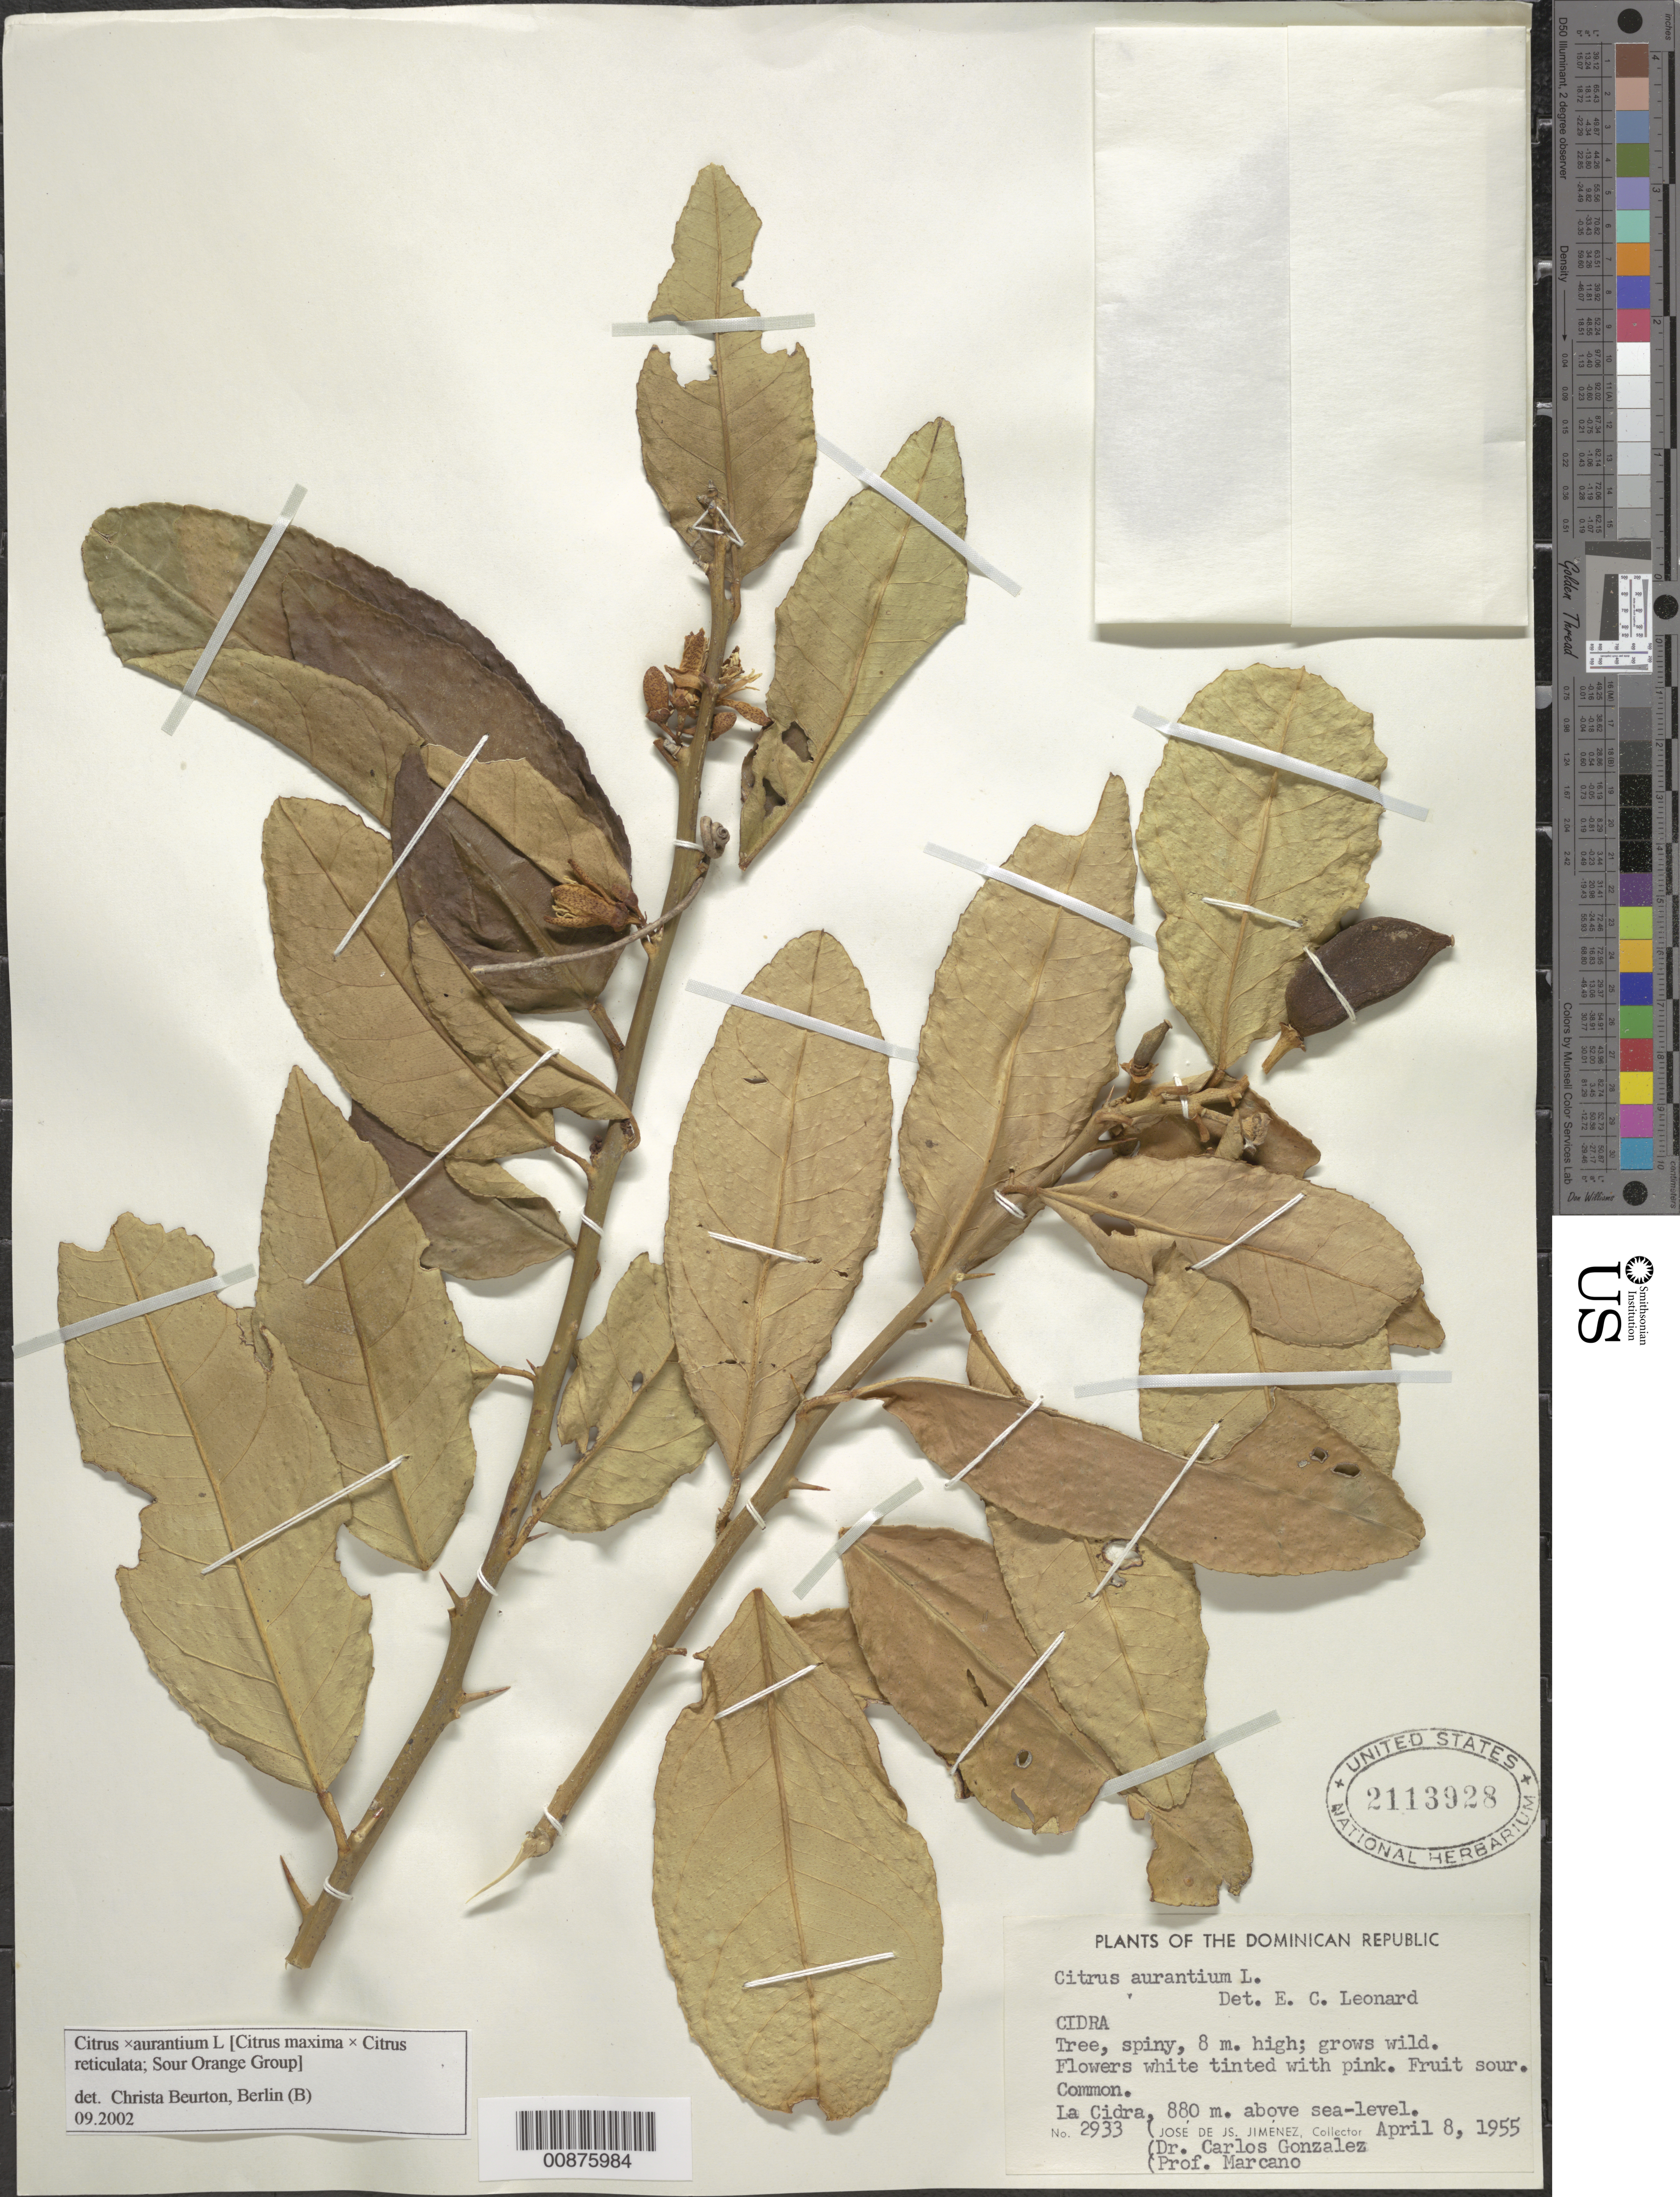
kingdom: Plantae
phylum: Tracheophyta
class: Magnoliopsida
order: Sapindales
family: Rutaceae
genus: Citrus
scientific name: Citrus maxima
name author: (Burm.) Merr.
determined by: Beurton, C.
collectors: J. J. Jiménez Almonte, C. Gonzalez & E. J. Marcano F.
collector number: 2933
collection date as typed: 08 Apr 1955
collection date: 1955-04-08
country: Dominican Republic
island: Hispaniola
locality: La Cidra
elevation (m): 880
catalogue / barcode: US 2113928